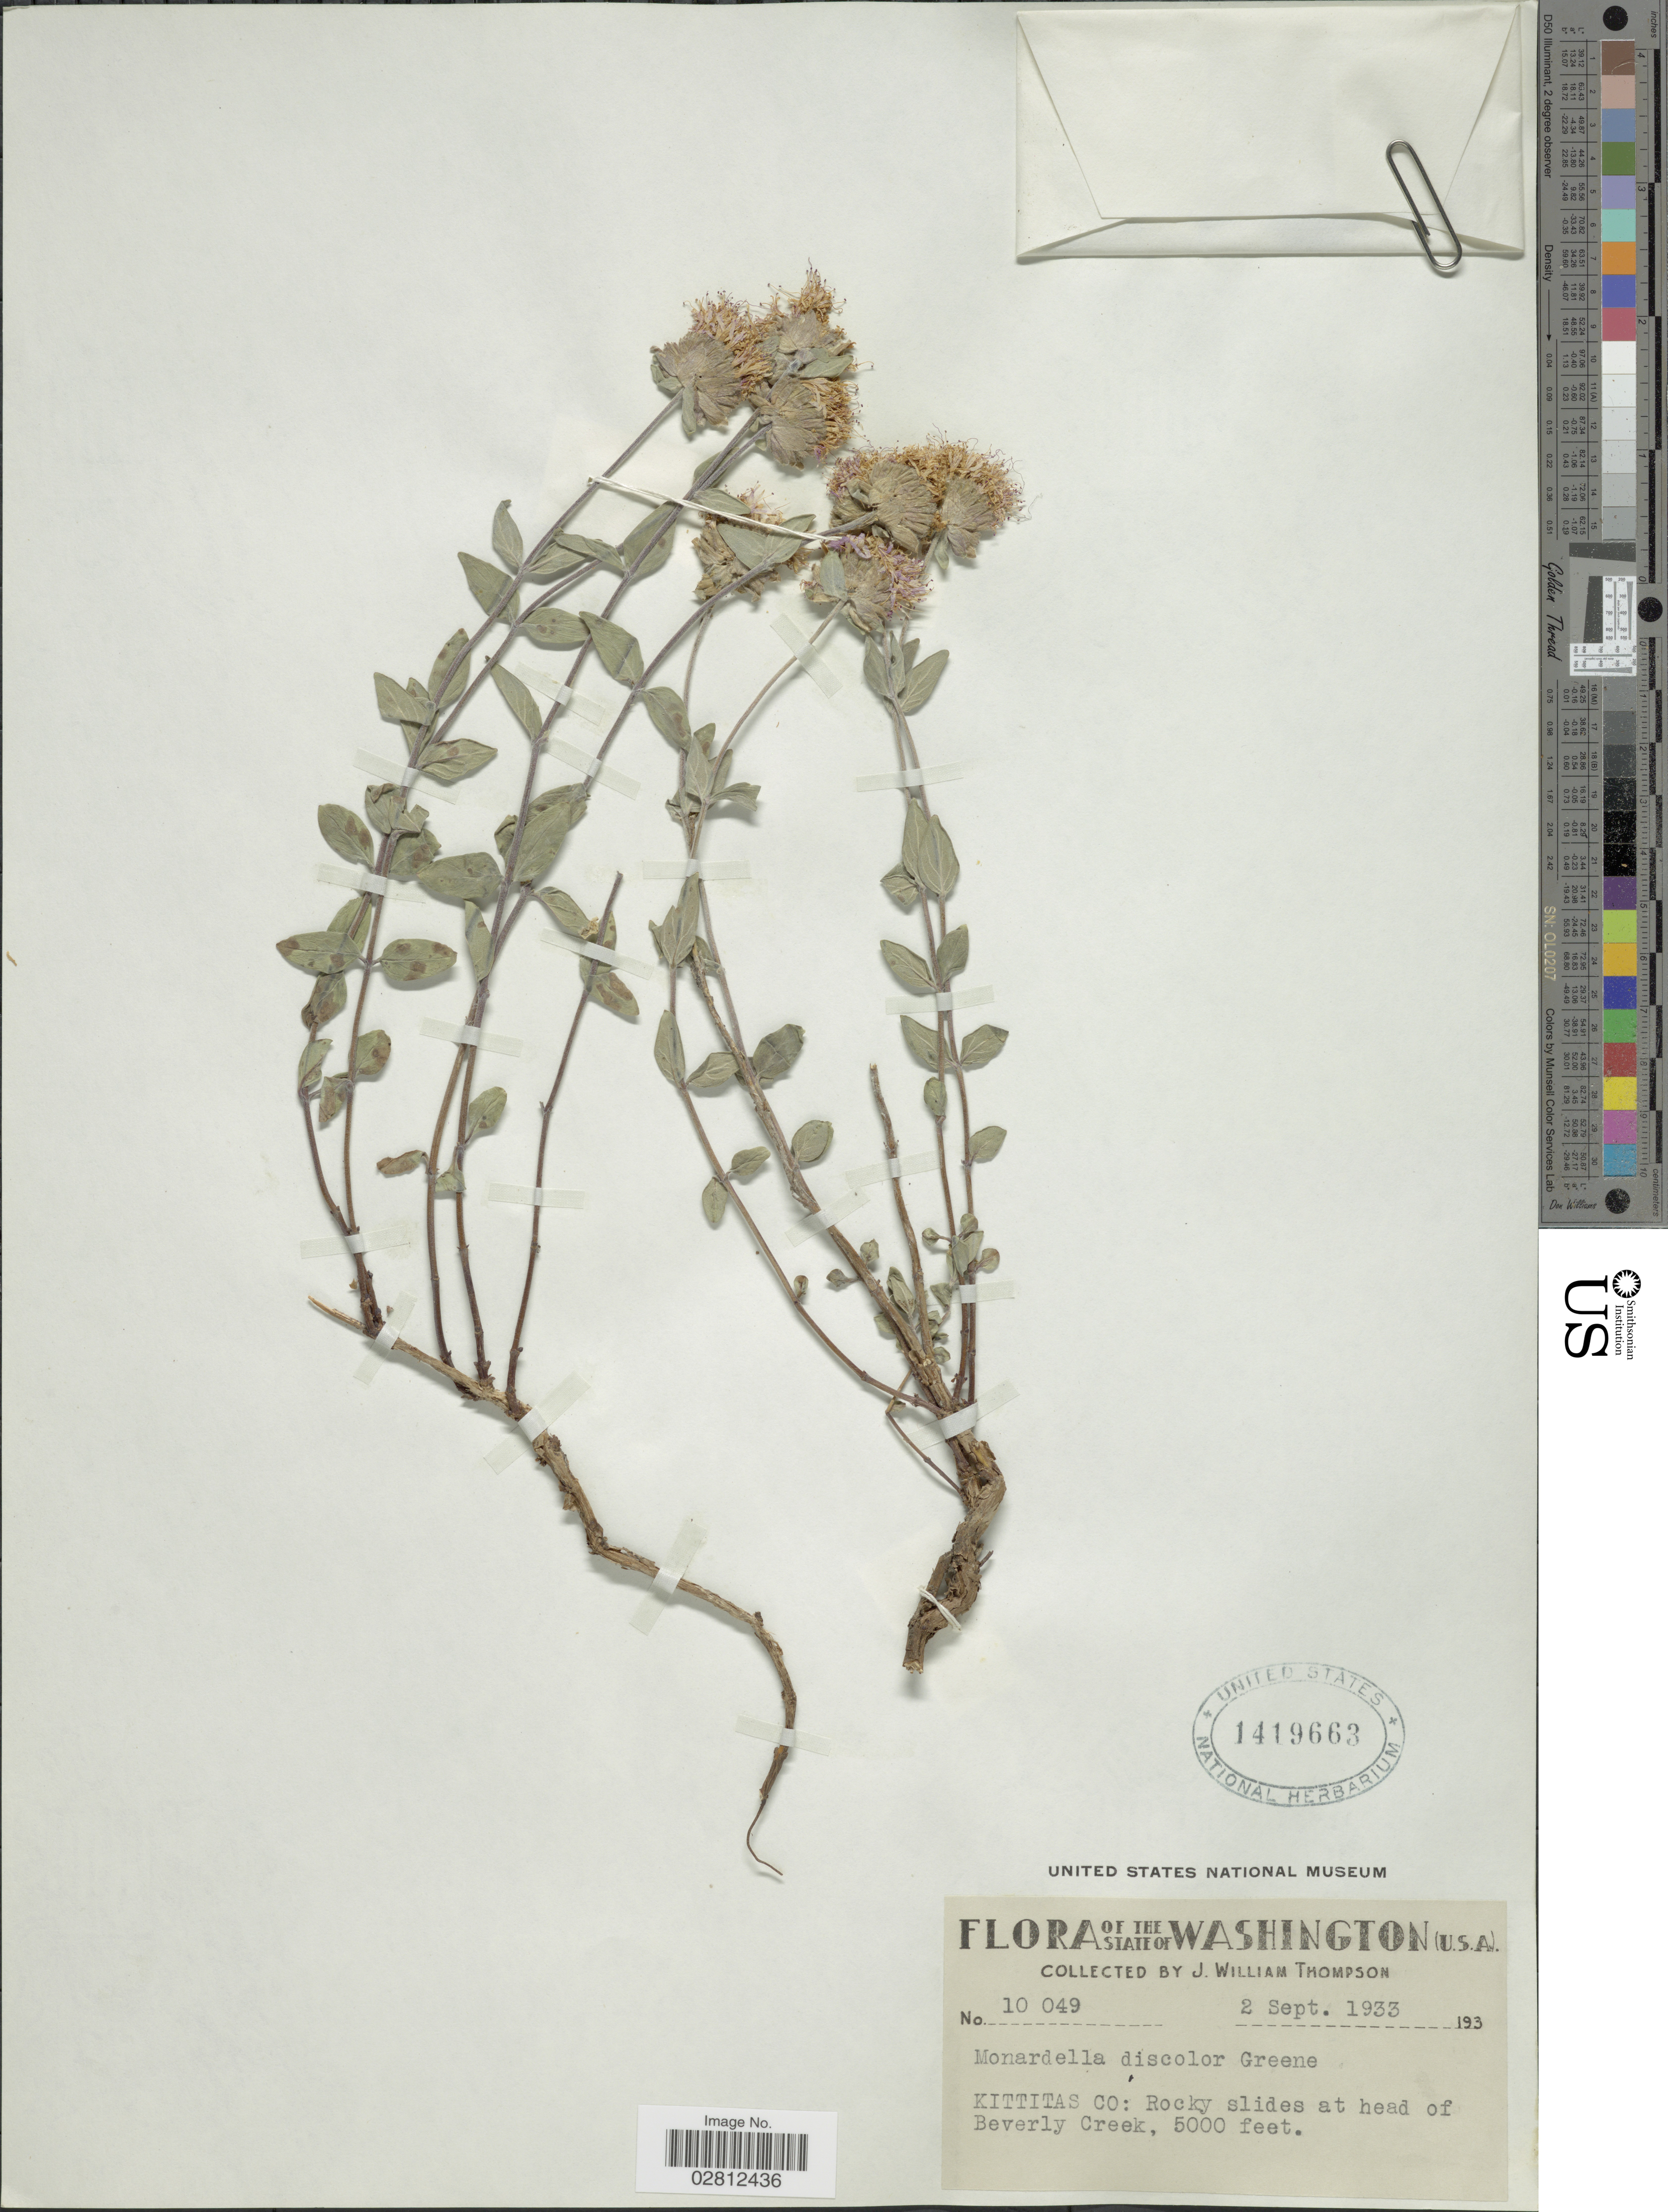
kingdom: Plantae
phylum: Tracheophyta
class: Magnoliopsida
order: Lamiales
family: Lamiaceae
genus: Monardella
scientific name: Monardella discolor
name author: S.W. Greene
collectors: J. W. Thompson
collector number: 10049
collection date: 1933-09-02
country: United States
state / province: Washington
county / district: Kittitas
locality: Kittitas Co: Rocky slides at head of Beverly Creek.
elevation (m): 1524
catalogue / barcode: US 1419663